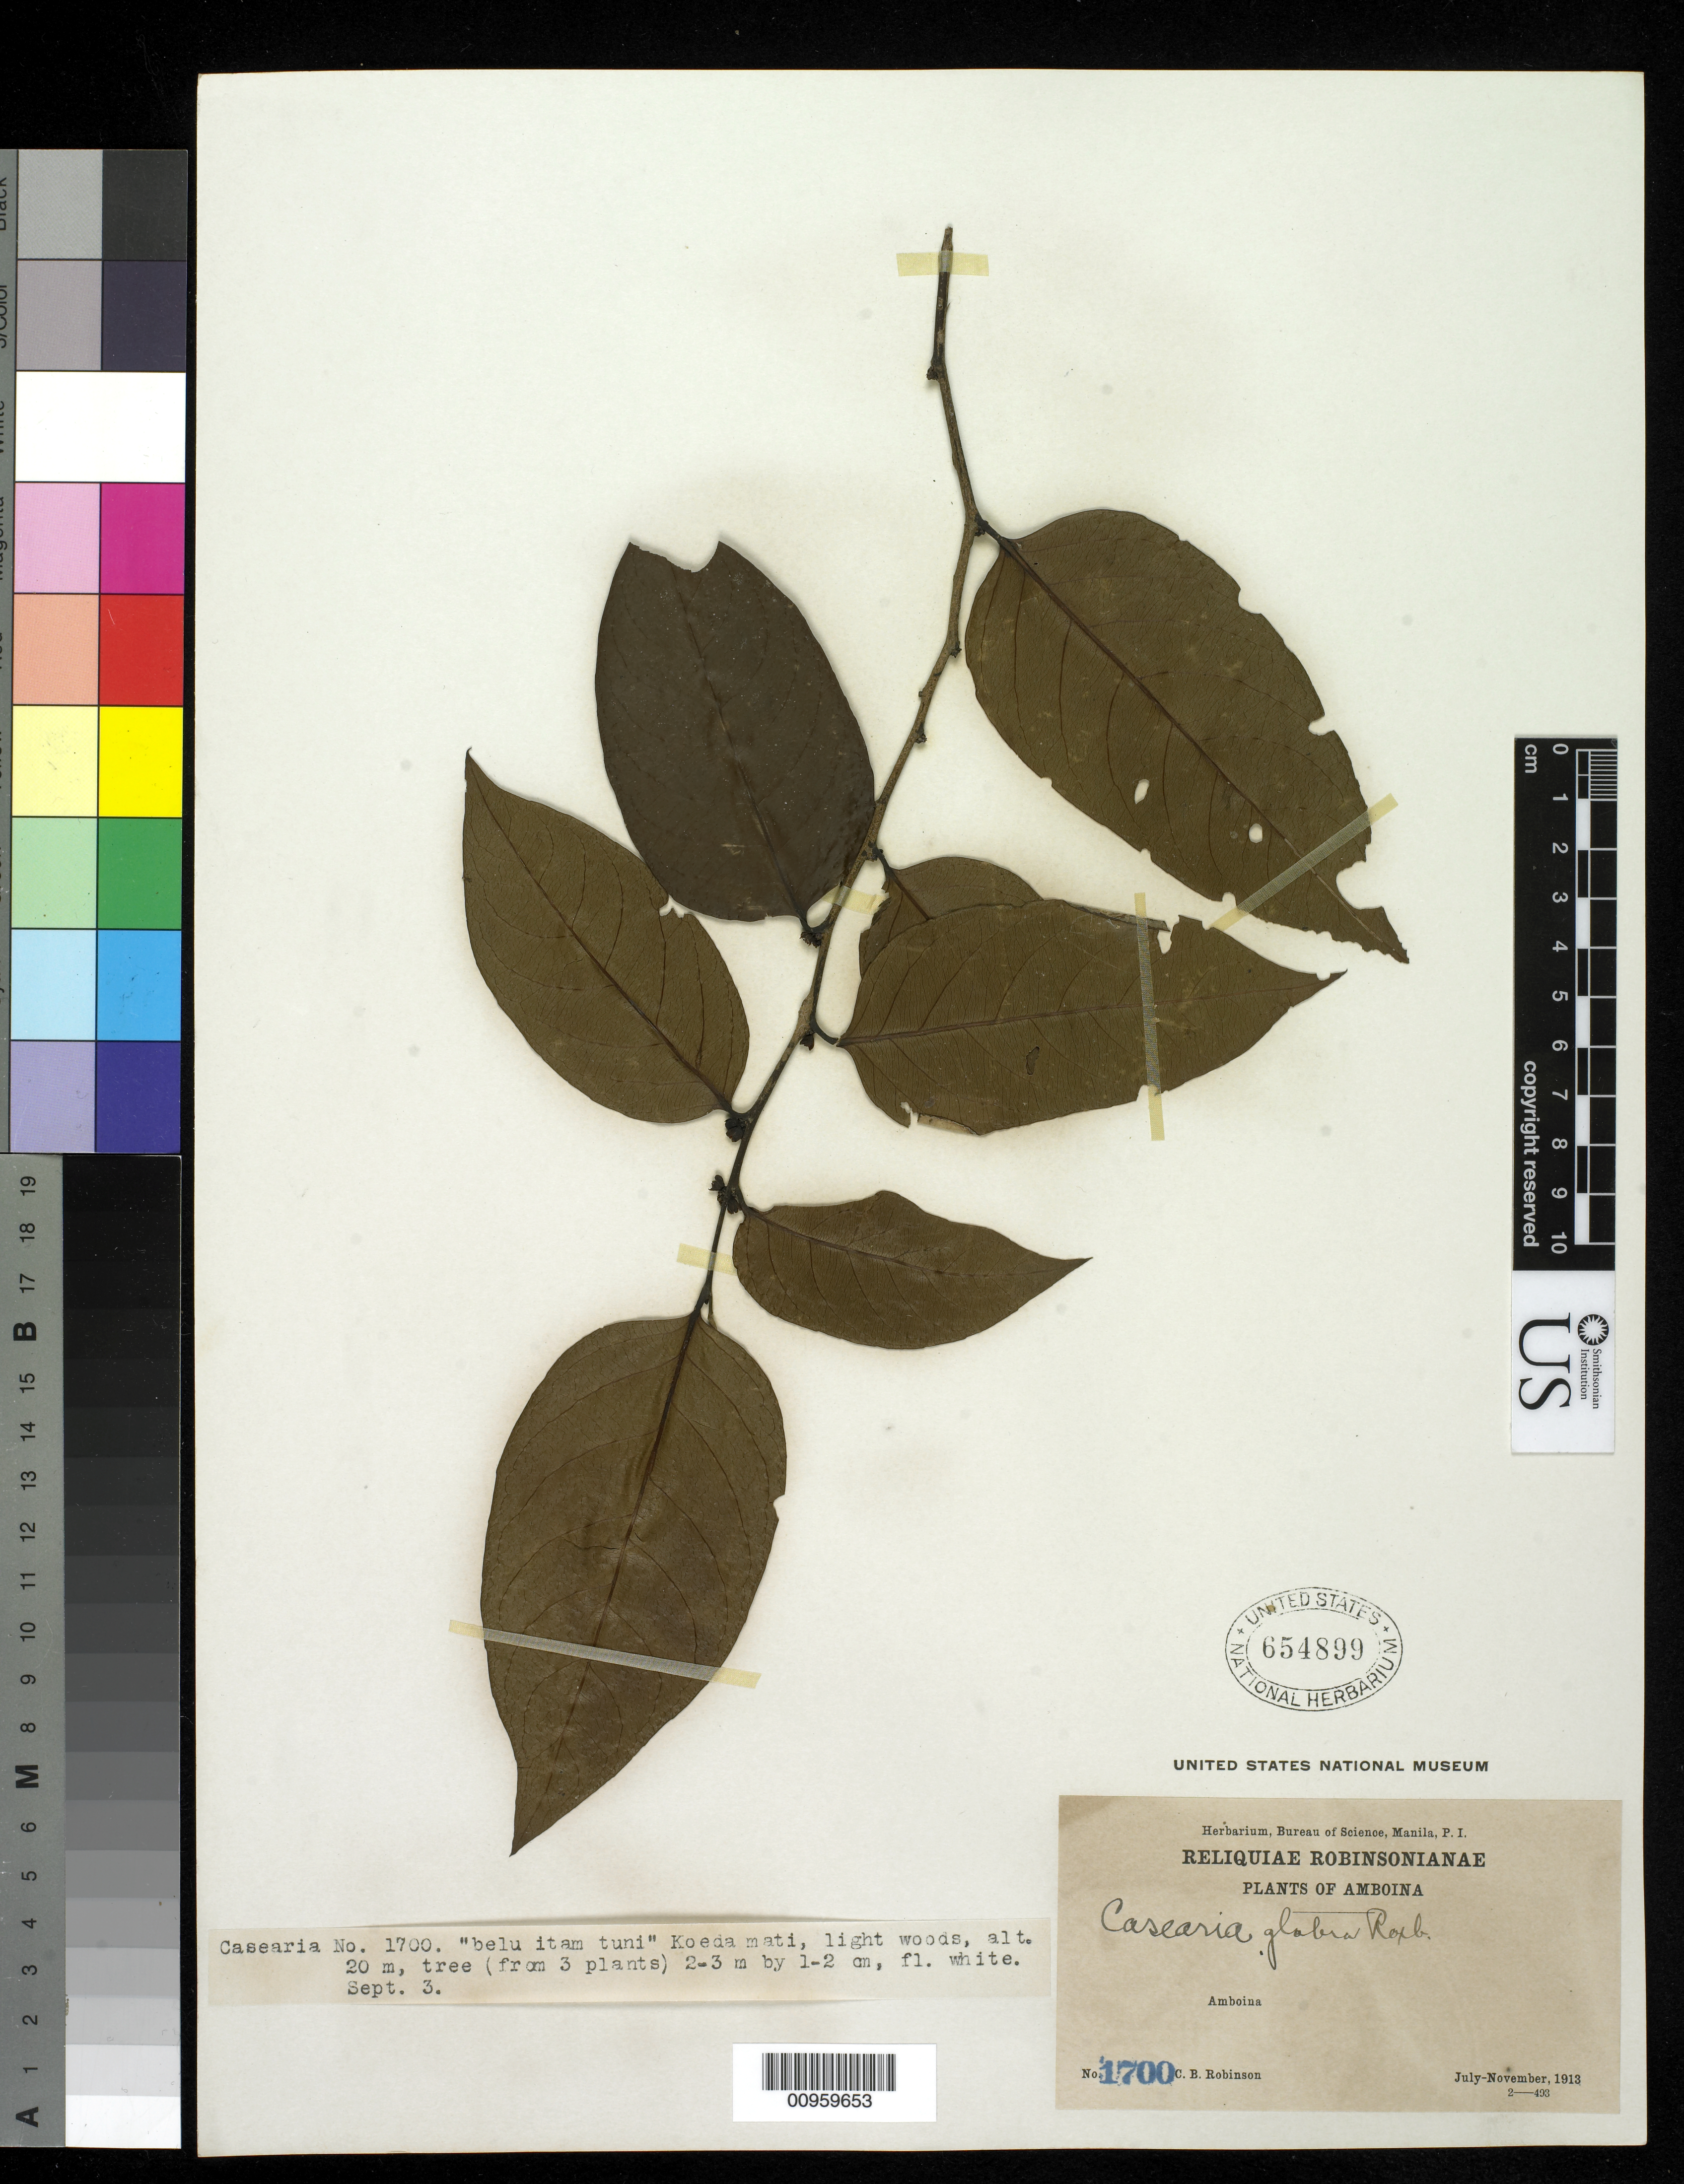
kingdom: Plantae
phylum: Tracheophyta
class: Magnoliopsida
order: Malpighiales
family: Salicaceae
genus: Casearia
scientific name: Casearia glabra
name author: Roxb.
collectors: C. Robinson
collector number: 1700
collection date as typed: Jul 1913 to Nov 1913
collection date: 1913-07/1913-11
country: Indonesia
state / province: Maluku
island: Ambon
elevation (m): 20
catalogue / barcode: US 654899